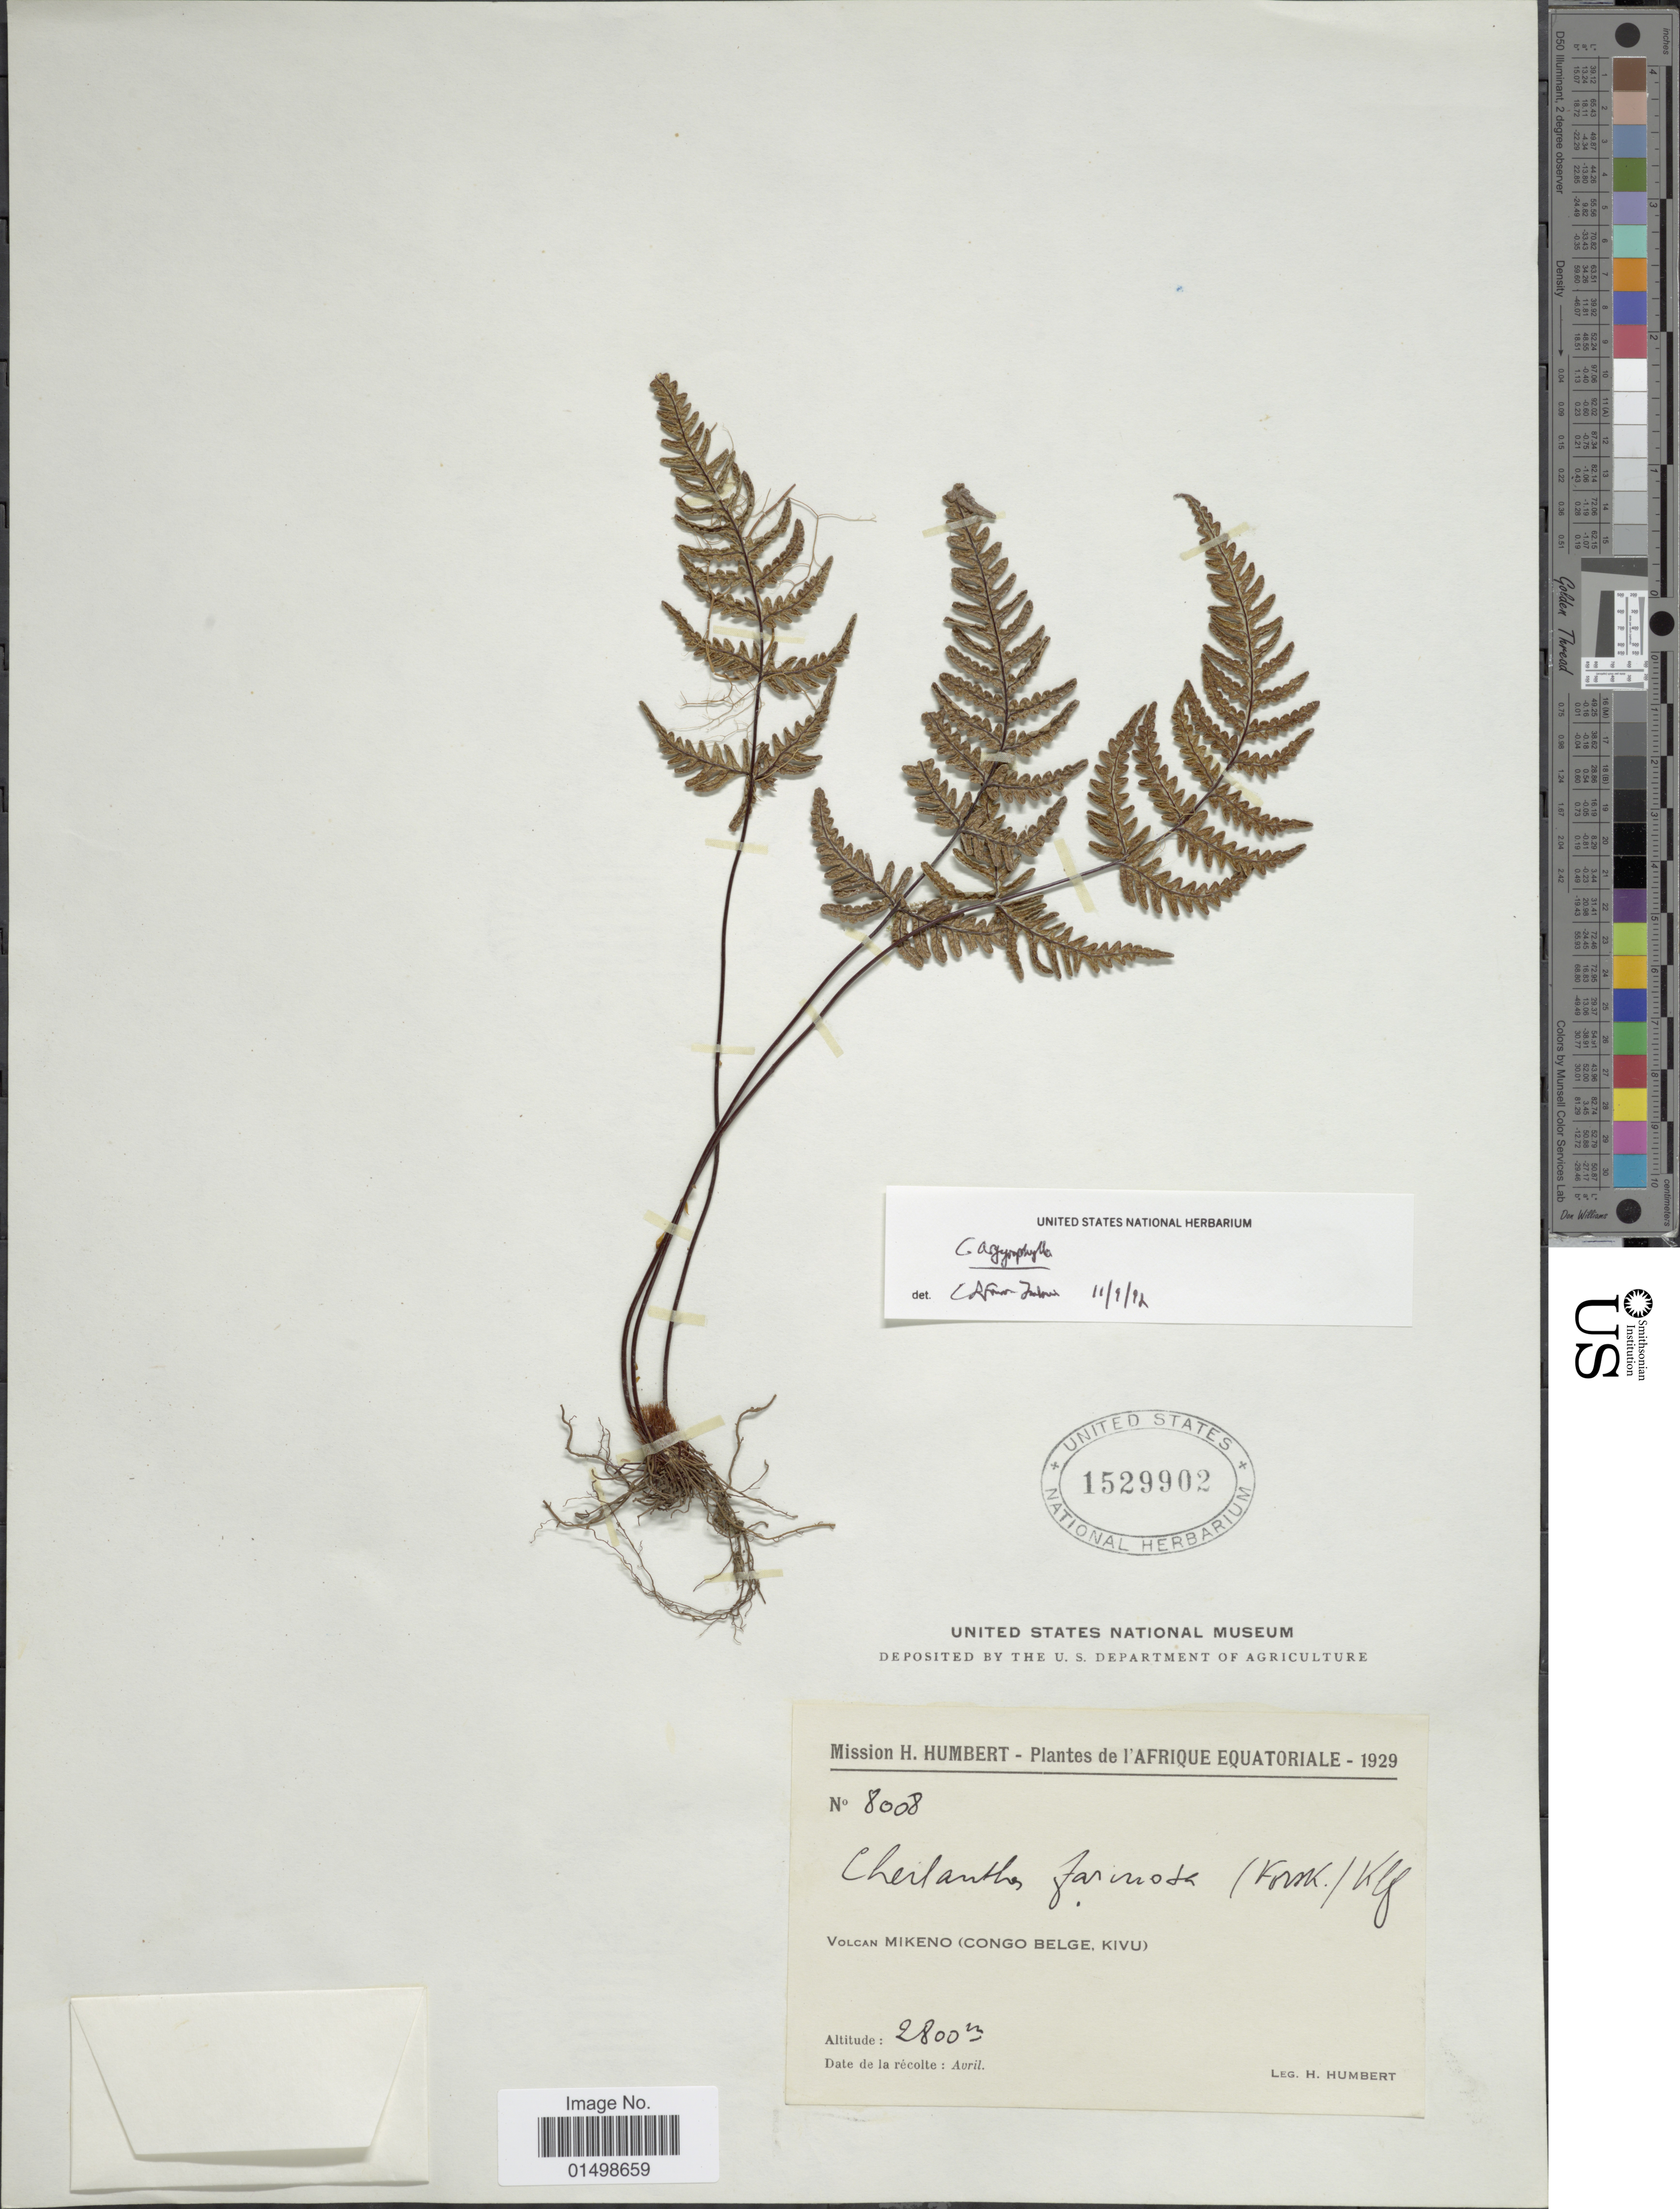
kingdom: Plantae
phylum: Tracheophyta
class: Polypodiopsida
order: Polypodiales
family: Pteridaceae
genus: Aleuritopteris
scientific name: Aleuritopteris farinosa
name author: (Forssk.) Fée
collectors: H. Humbert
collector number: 8008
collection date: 1929-04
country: Congo, Democratic Republic of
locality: Volcan Mikeno (Congo Belge, Kivu).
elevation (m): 2800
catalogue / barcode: US 1529902